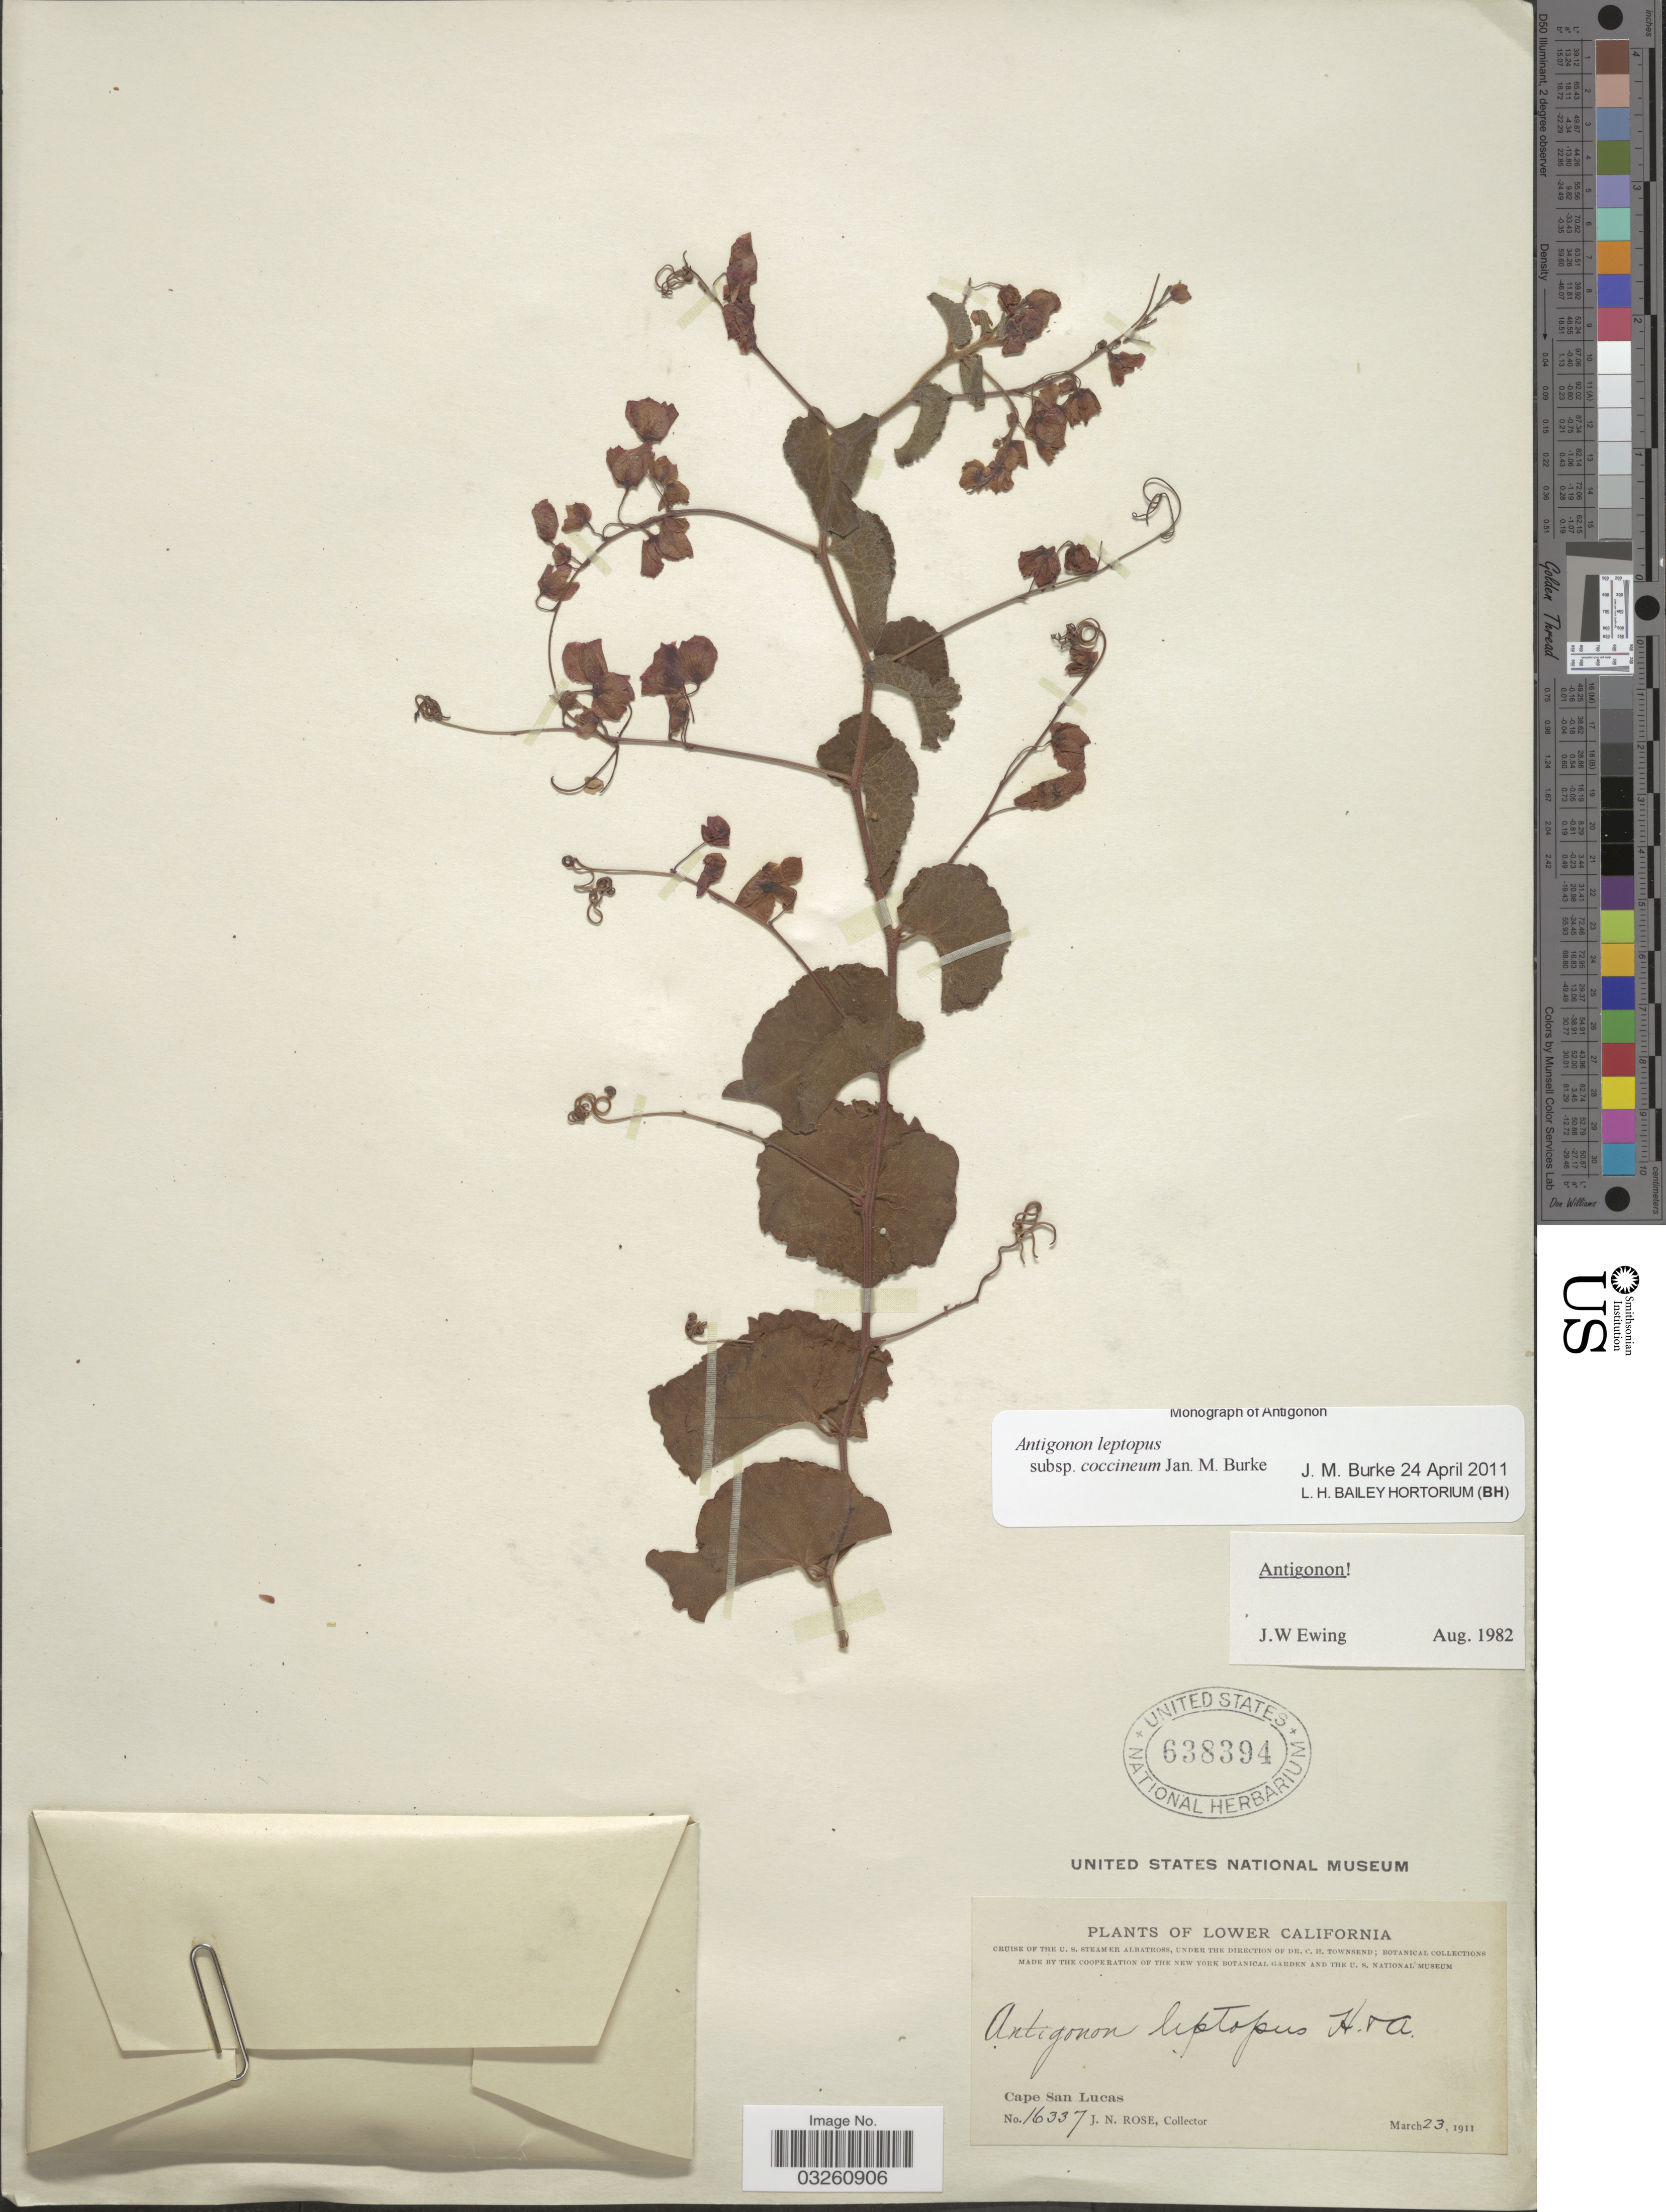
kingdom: Plantae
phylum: Tracheophyta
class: Magnoliopsida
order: Caryophyllales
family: Polygonaceae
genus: Antigonon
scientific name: Antigonon leptopus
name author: Hook. & Arn.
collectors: J. N. Rose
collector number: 16337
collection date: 1911-03-23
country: Mexico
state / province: Baja California Sur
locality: Lower California. Cape San Lucas.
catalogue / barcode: US 638394